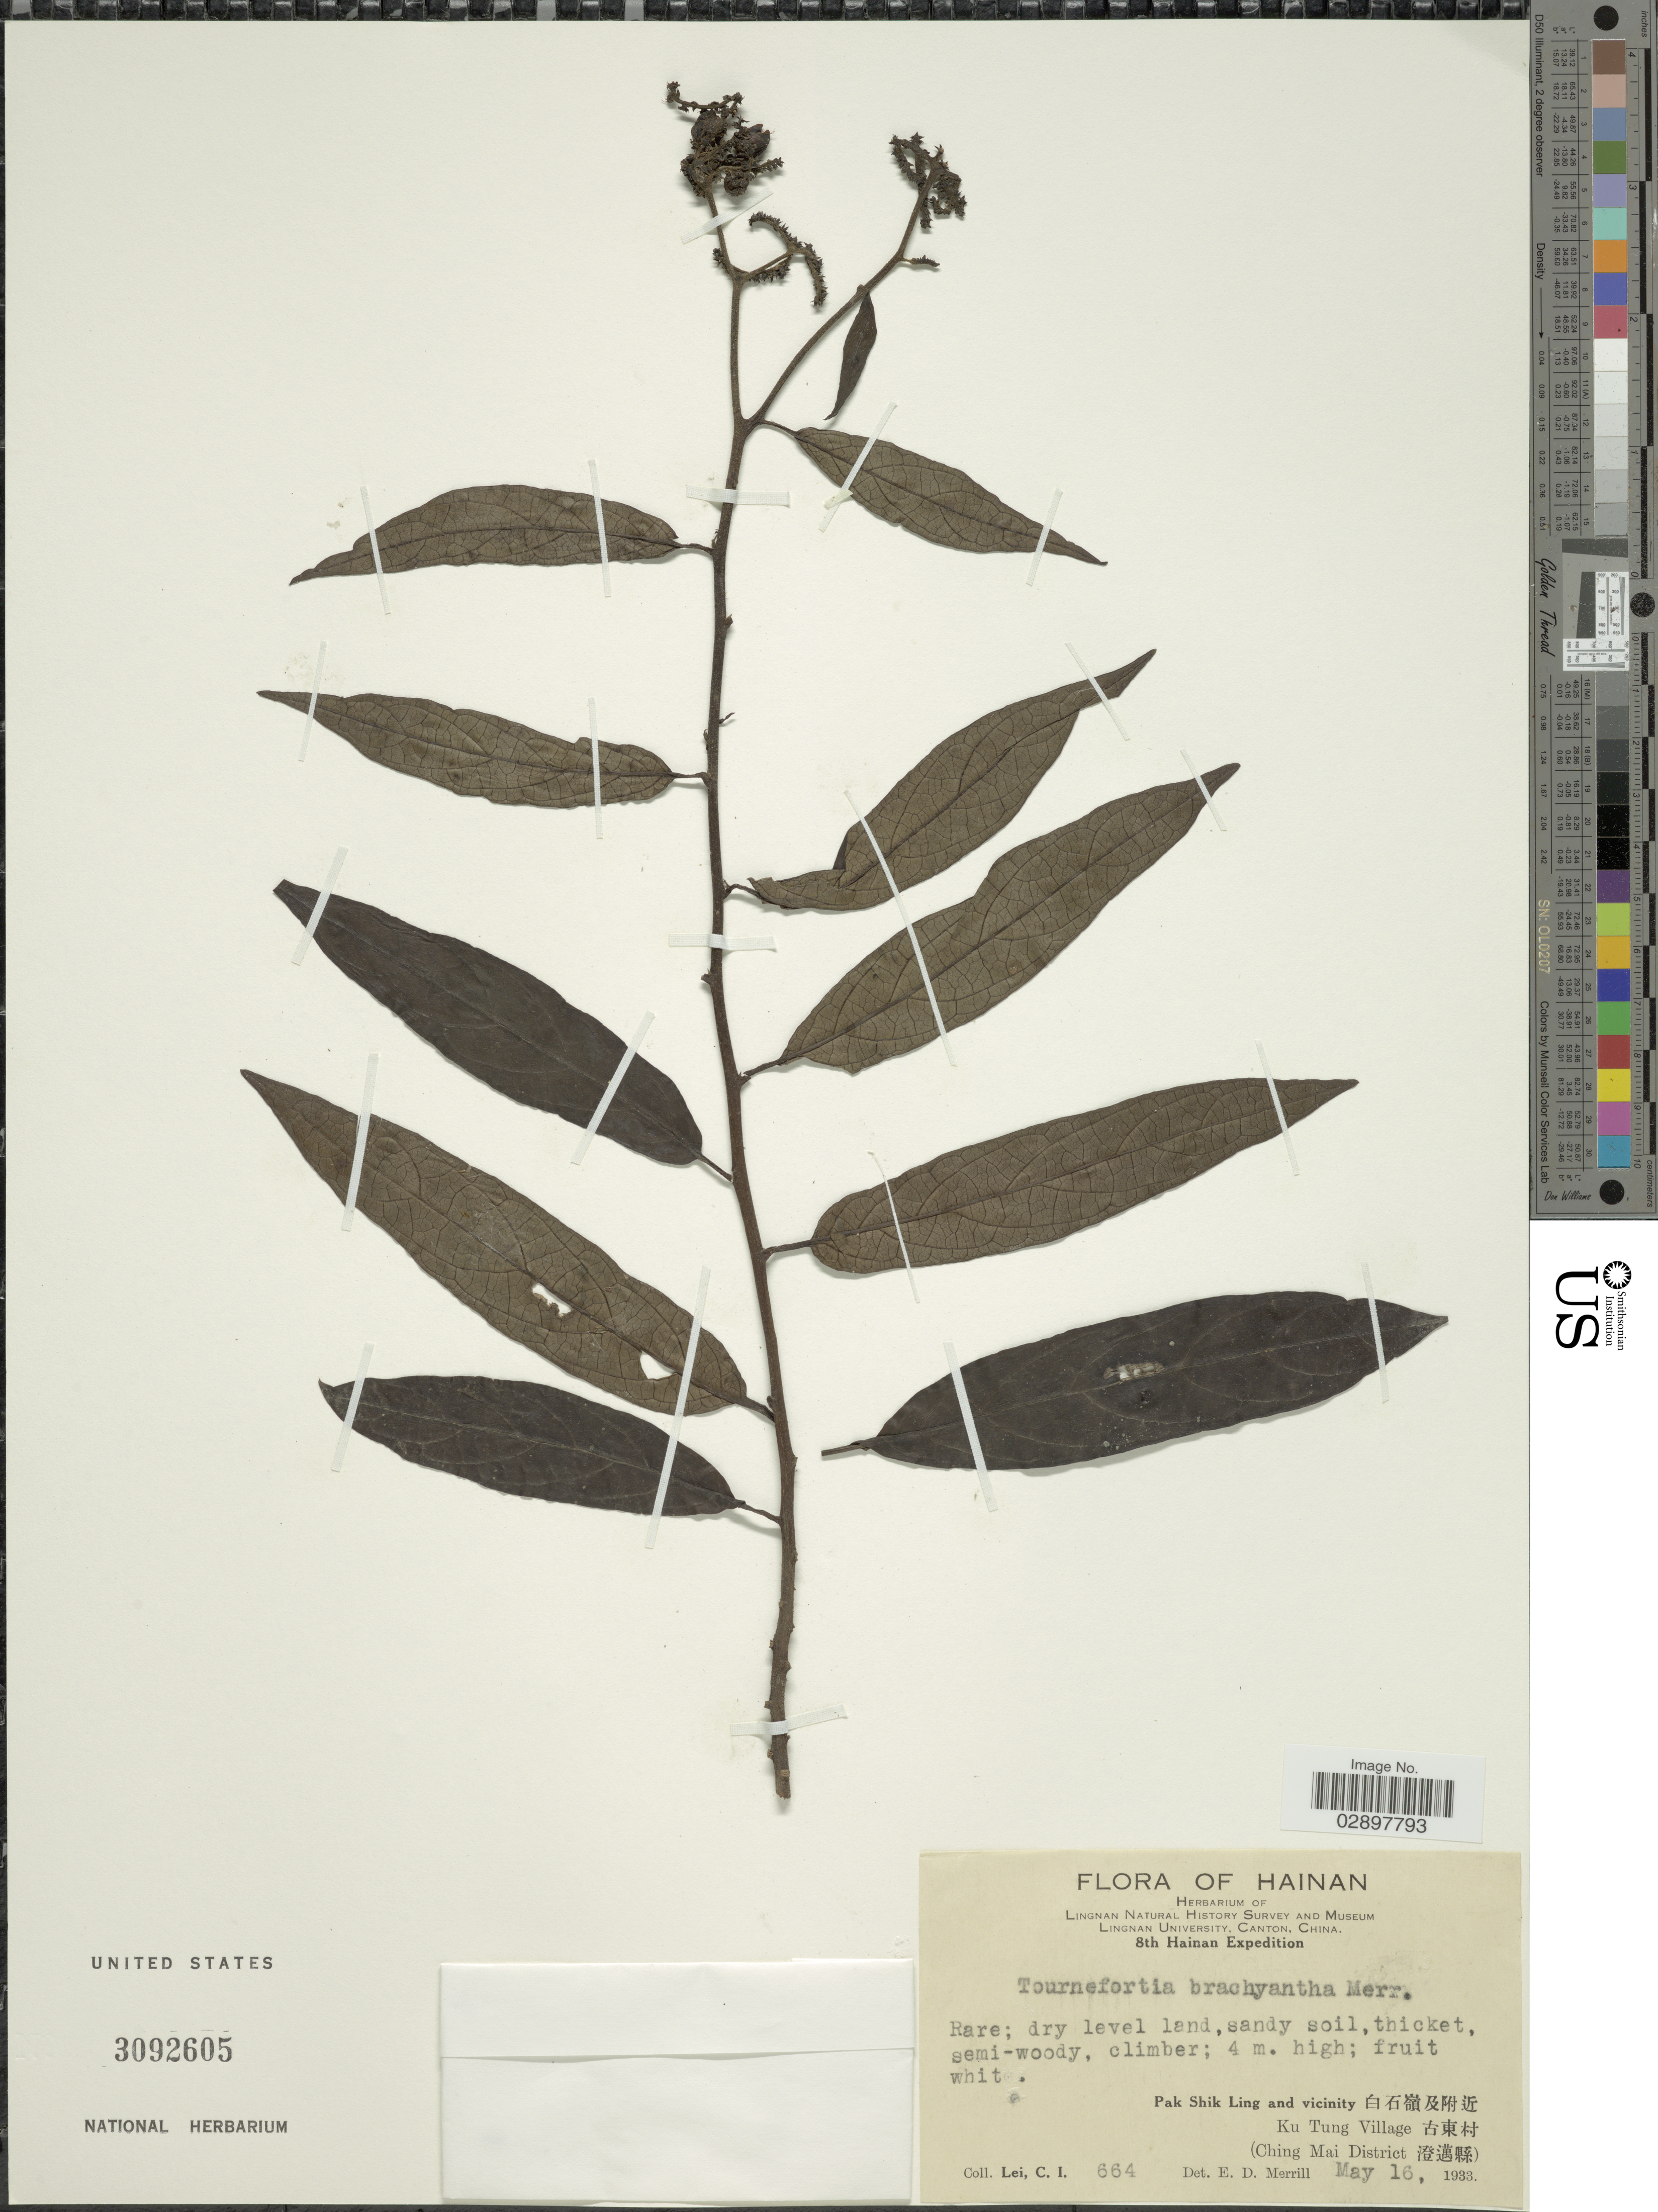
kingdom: Plantae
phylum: Tracheophyta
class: Magnoliopsida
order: Boraginales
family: Heliotropiaceae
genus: Tournefortia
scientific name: Tournefortia brachyantha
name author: Merr. & Chun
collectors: C. I. Lei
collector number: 664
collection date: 1933-05-16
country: China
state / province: Hainan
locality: Pak Shik Ling and vicinity. Ku Tung Village. (Ching Mai District).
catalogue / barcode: US 3092605